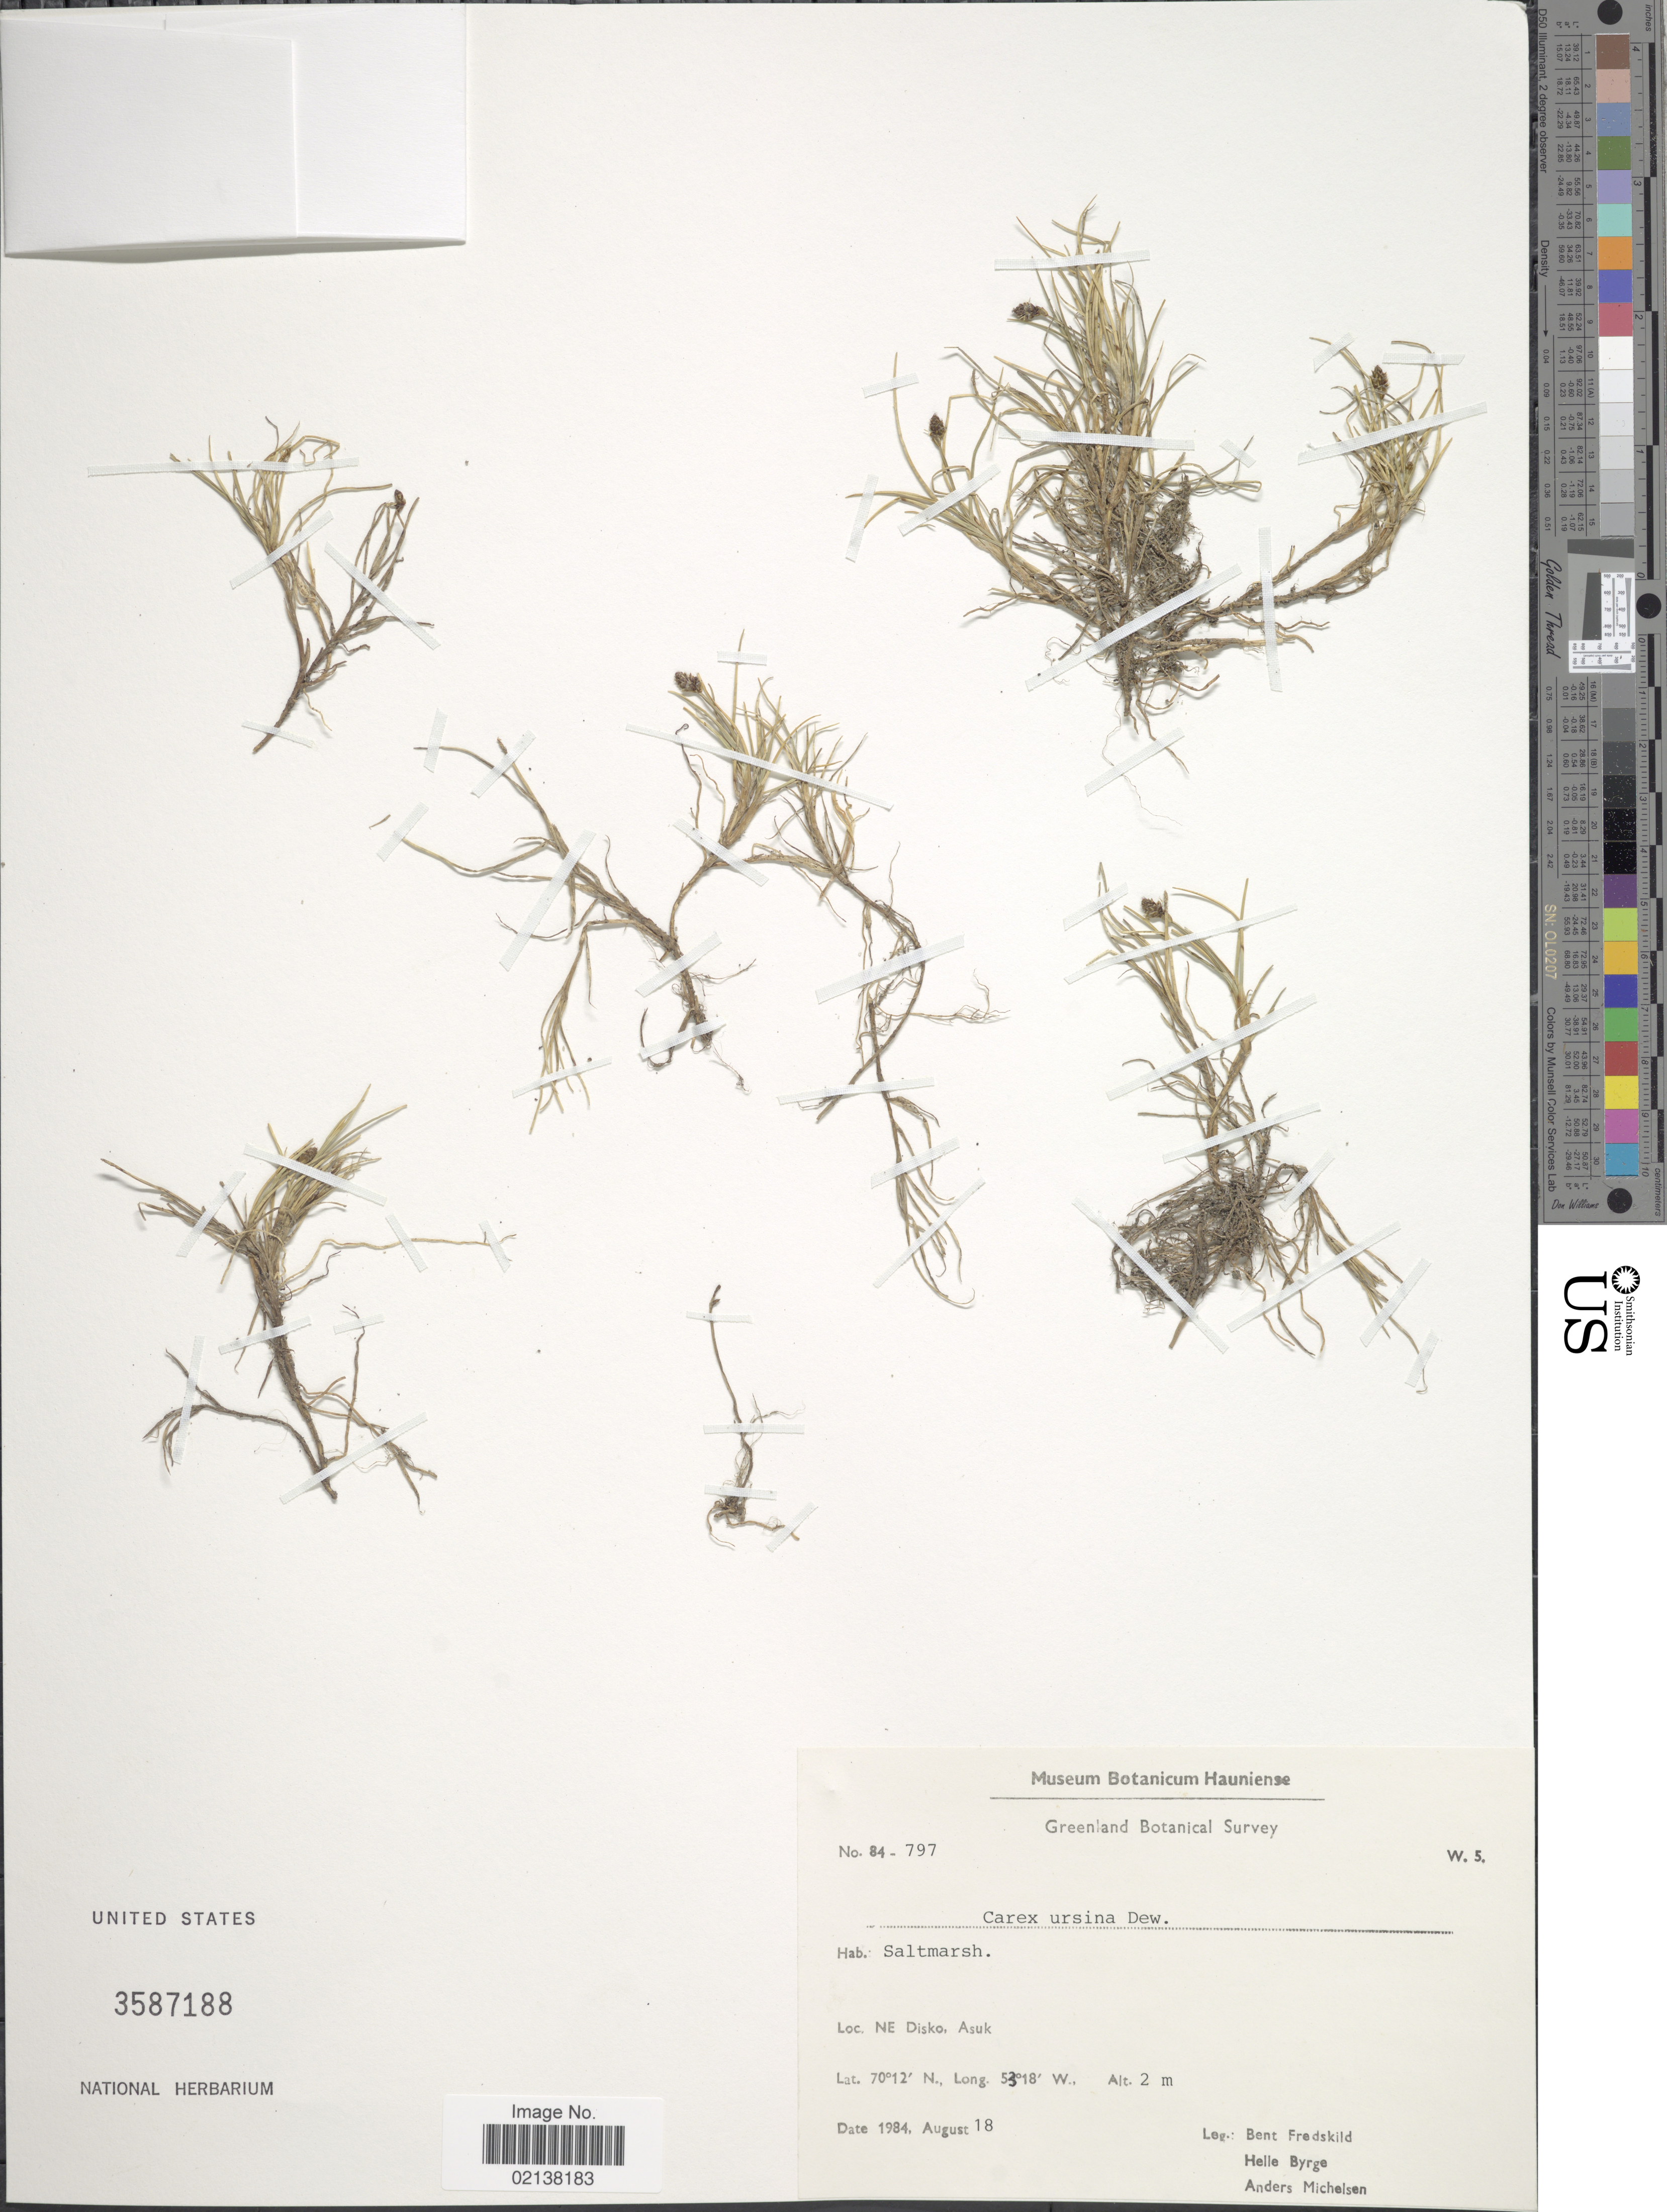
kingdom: Plantae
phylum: Tracheophyta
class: Liliopsida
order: Poales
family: Cyperaceae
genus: Carex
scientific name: Carex ursina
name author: Dewey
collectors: B. Fredskild, H. Byrge & A. Michelsen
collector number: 84-797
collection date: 1984-08-18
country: Greenland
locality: NE Disko, Asuk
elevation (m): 2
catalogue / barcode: US 3587188